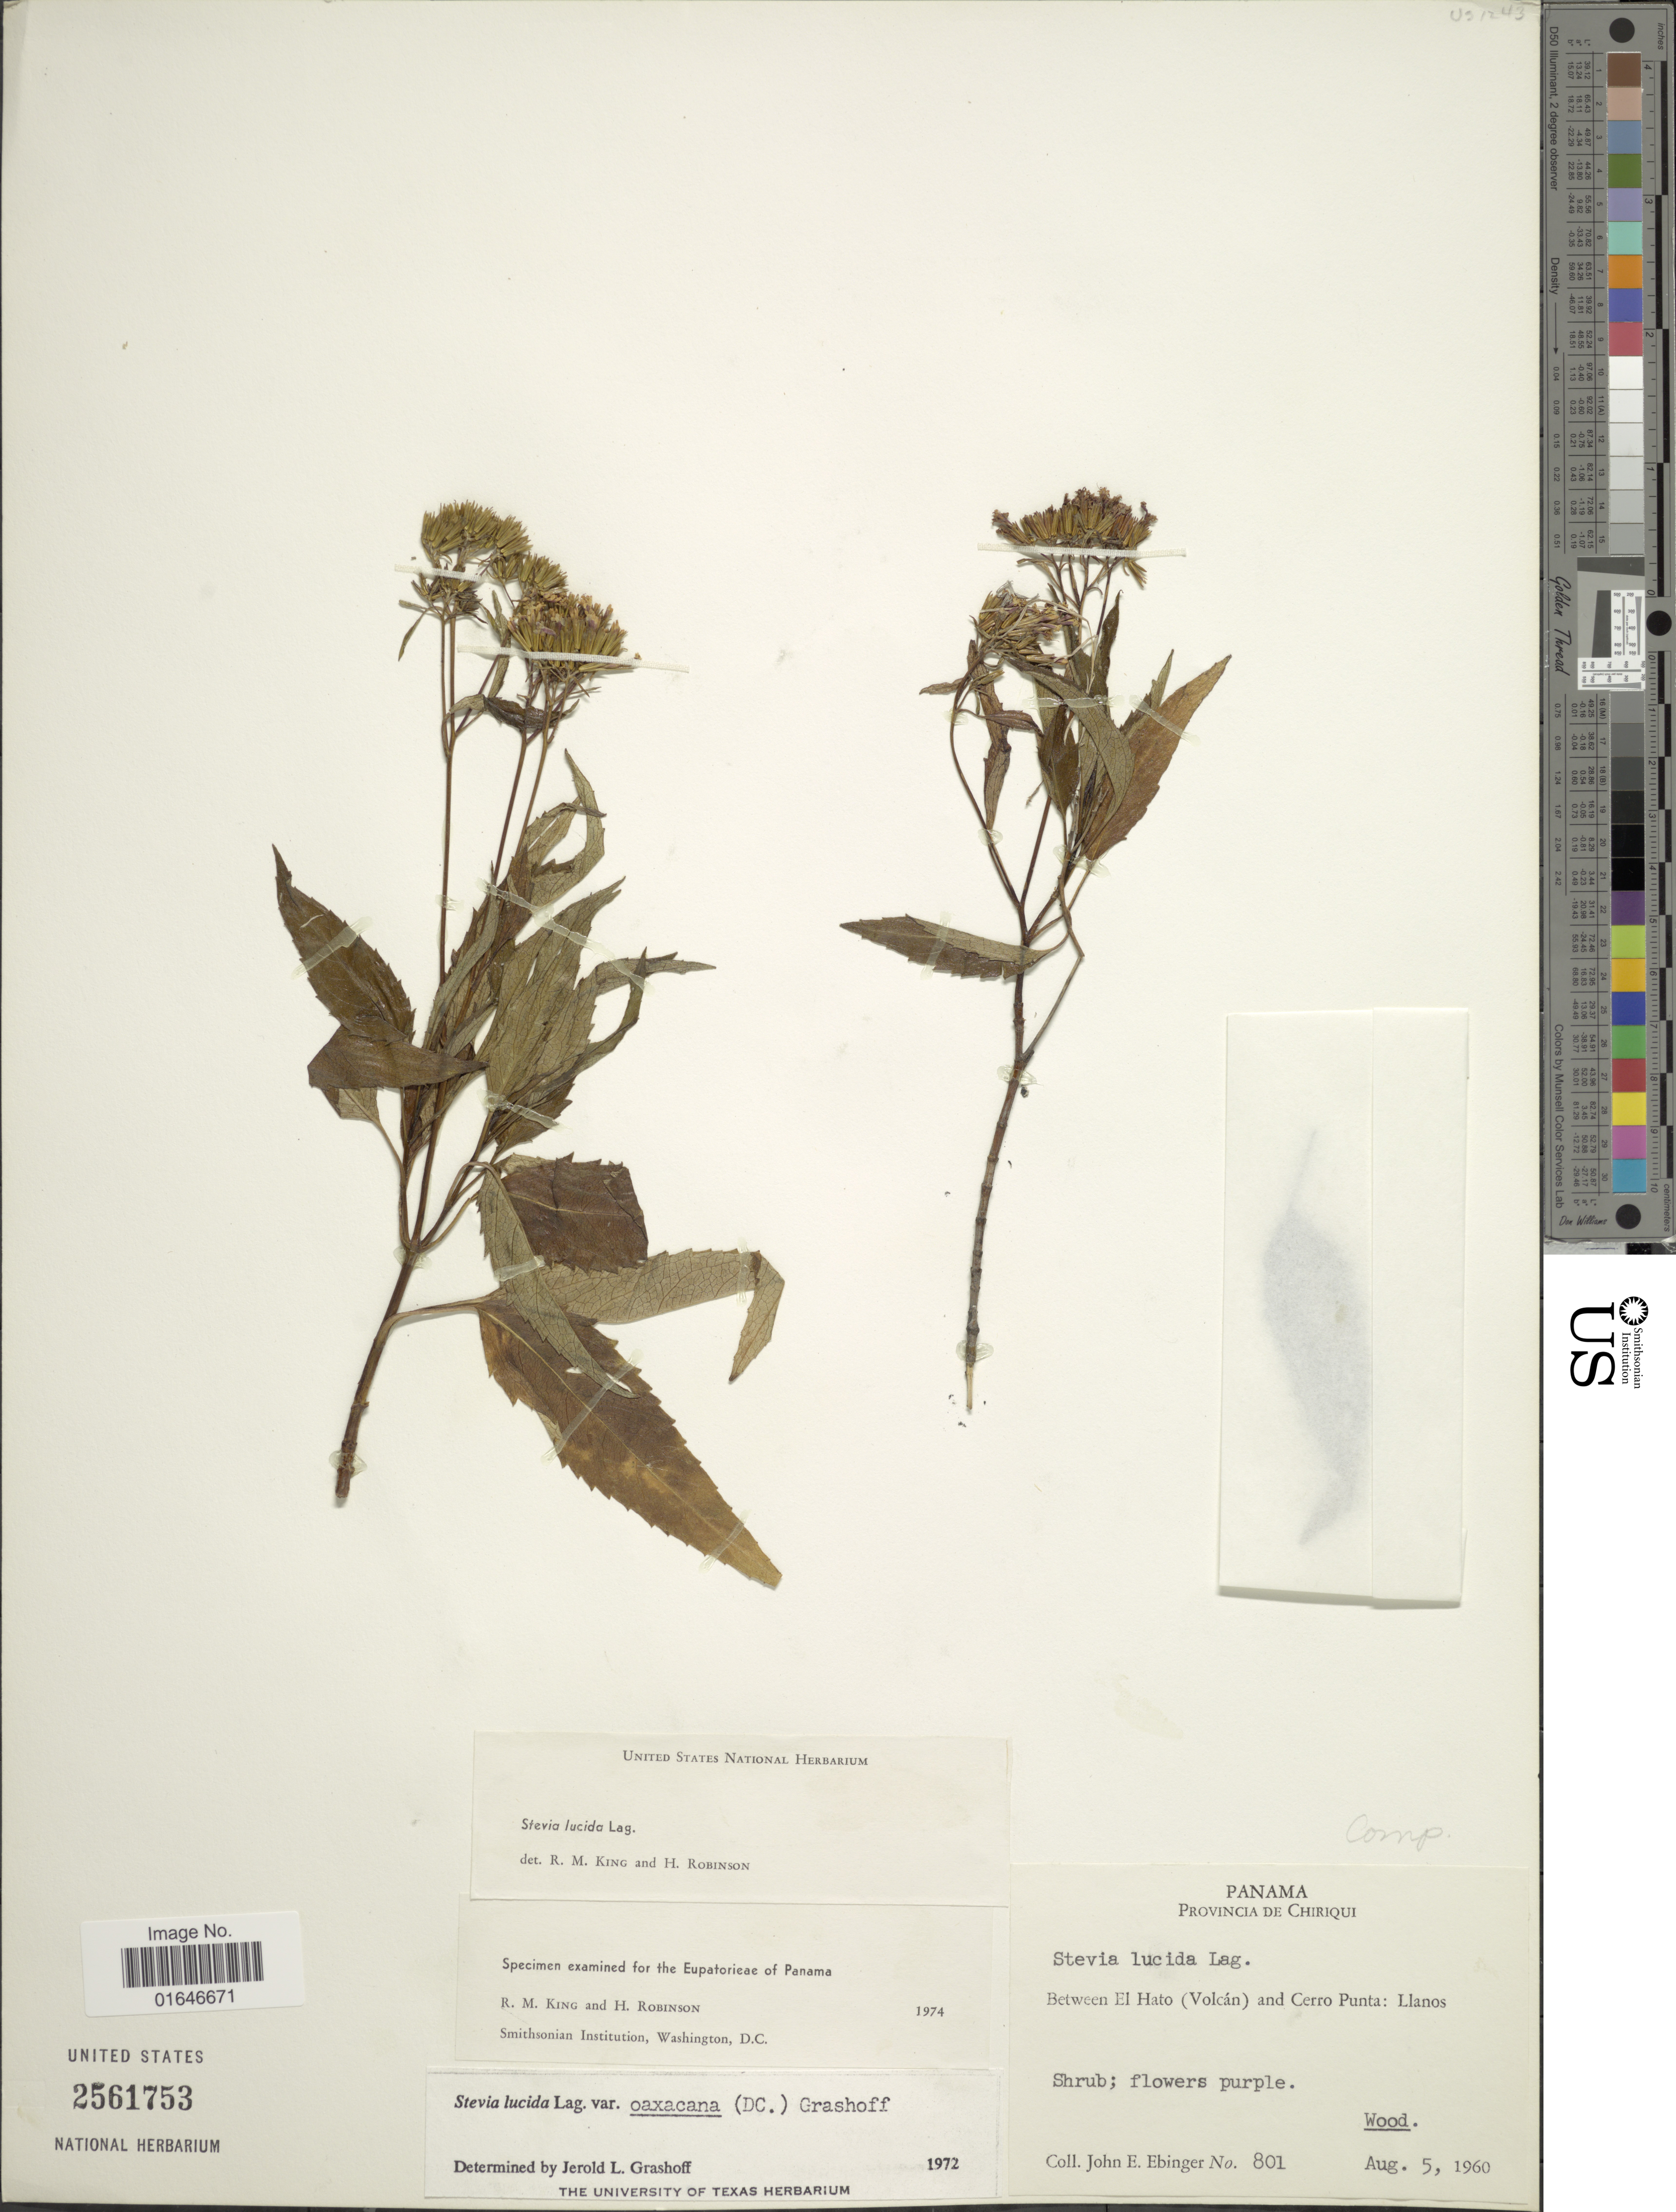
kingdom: Plantae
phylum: Tracheophyta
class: Magnoliopsida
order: Asterales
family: Asteraceae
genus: Stevia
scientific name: Stevia lucida var. lucida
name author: Lag.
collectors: J. Ebinger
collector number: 801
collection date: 1960-08-05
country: Panama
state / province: Chiriqui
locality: Between El Hato ( Volcan ) and Cerro Punta: Llanos.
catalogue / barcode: US 2561753